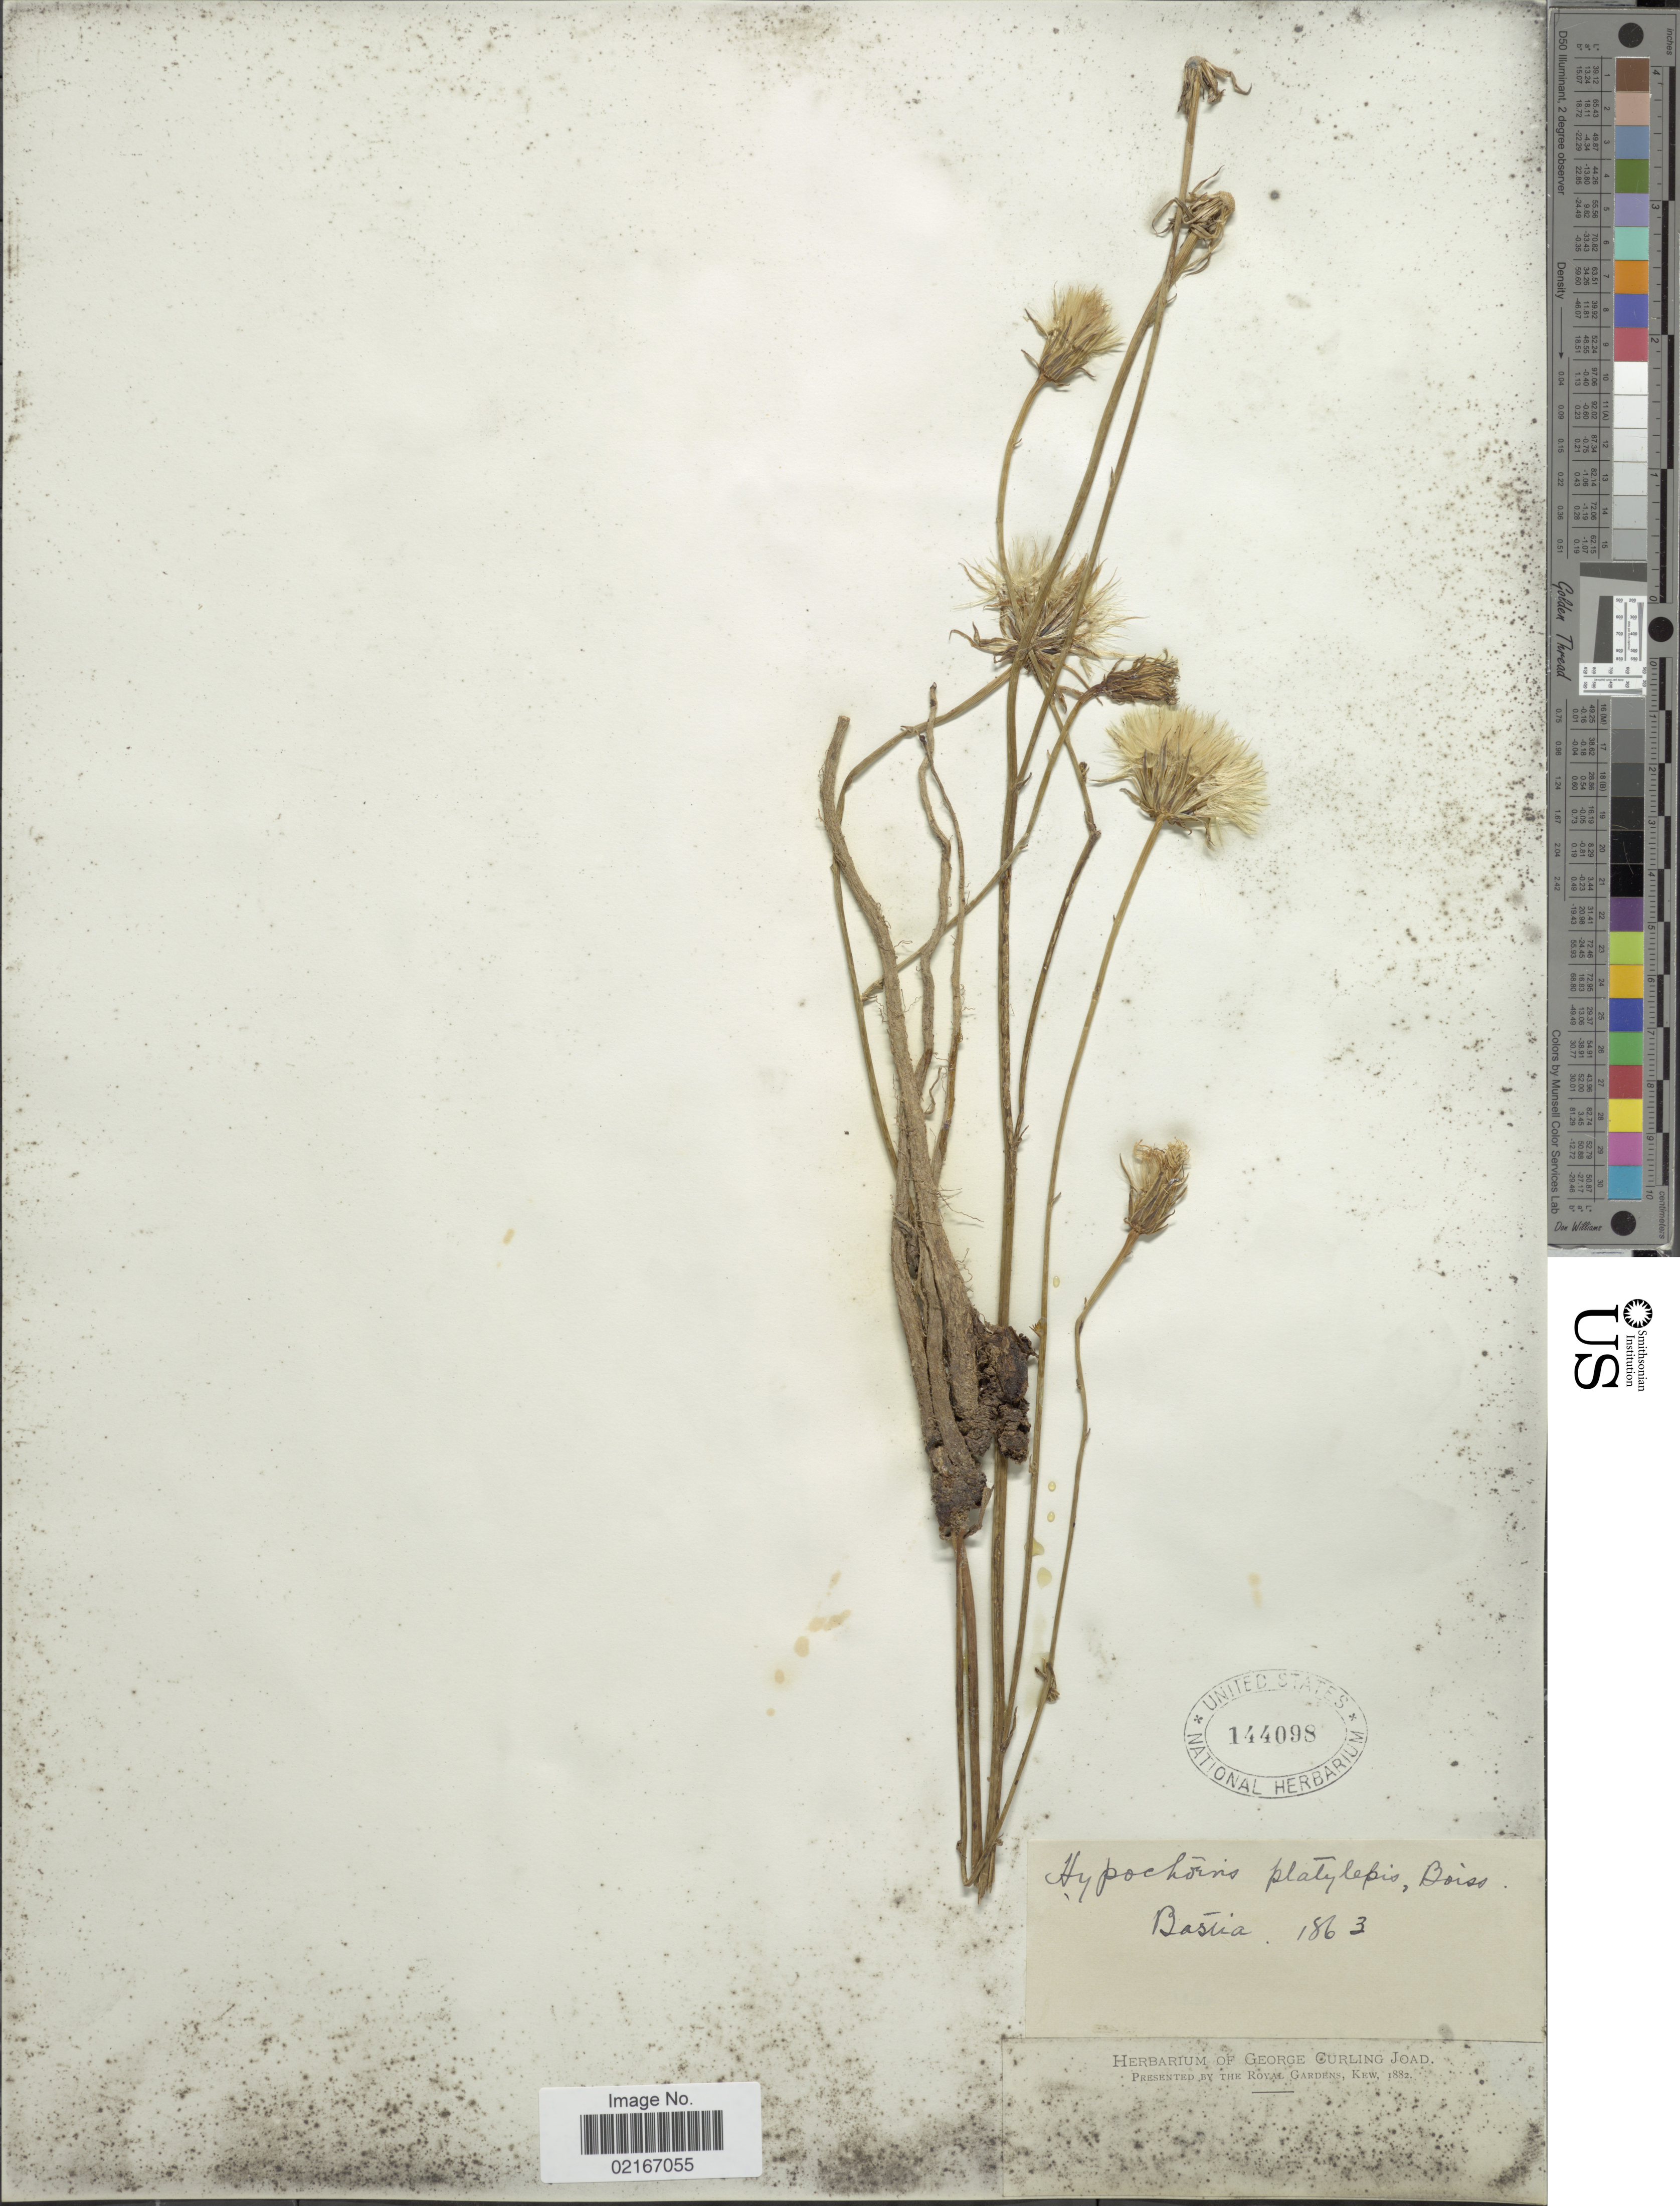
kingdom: Plantae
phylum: Tracheophyta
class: Magnoliopsida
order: Asterales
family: Asteraceae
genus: Hypochaeris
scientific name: Hypochaeris radicata subsp. platylepis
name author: (Boiss.) Jahand. & Maire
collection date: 1863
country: France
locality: Bastia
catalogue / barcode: US 144098